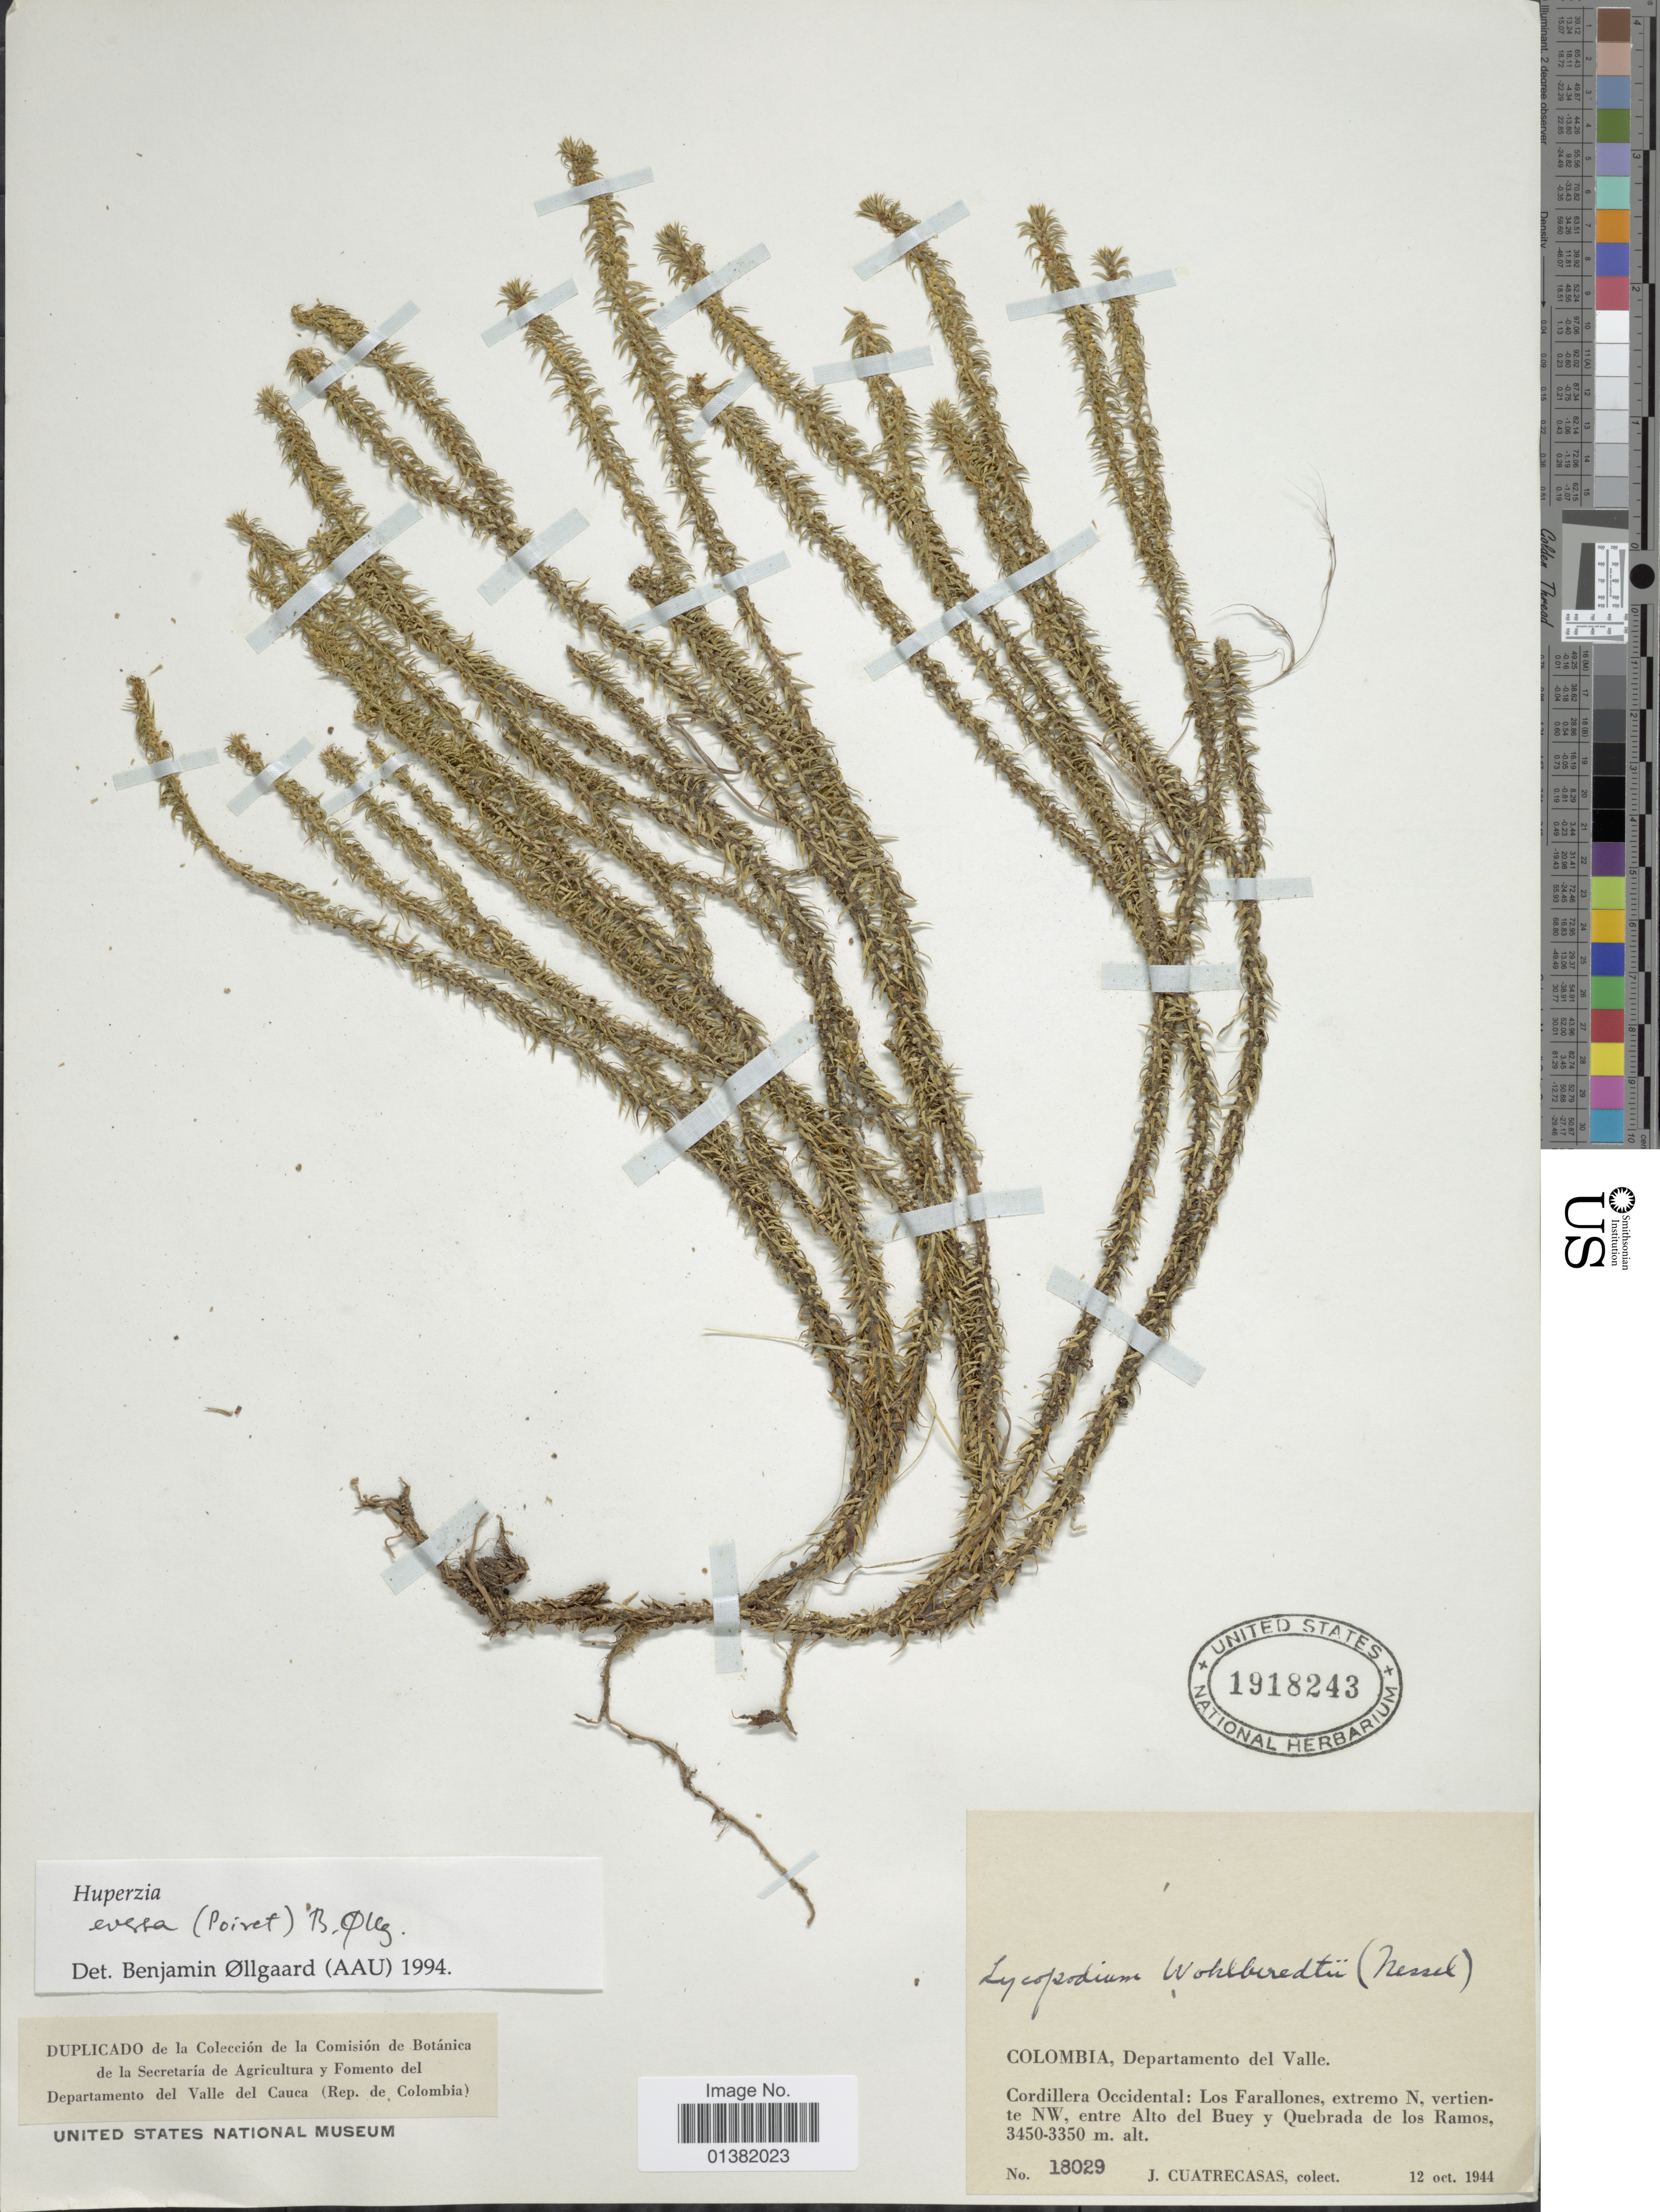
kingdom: Plantae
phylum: Tracheophyta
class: Lycopodiopsida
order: Lycopodiales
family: Lycopodiaceae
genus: Phlegmariurus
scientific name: Phlegmariurus eversus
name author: (Poir.) B. Øllg.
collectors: J. Cuatrecasas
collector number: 18029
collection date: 1944-10-12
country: Colombia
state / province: Valle del Cauca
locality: Cordillera Occidental: Los Farallones, extremo N, vertiente NW, entre Alto del Buey y Quebrada de los Ramos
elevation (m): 3350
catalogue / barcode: US 1918243